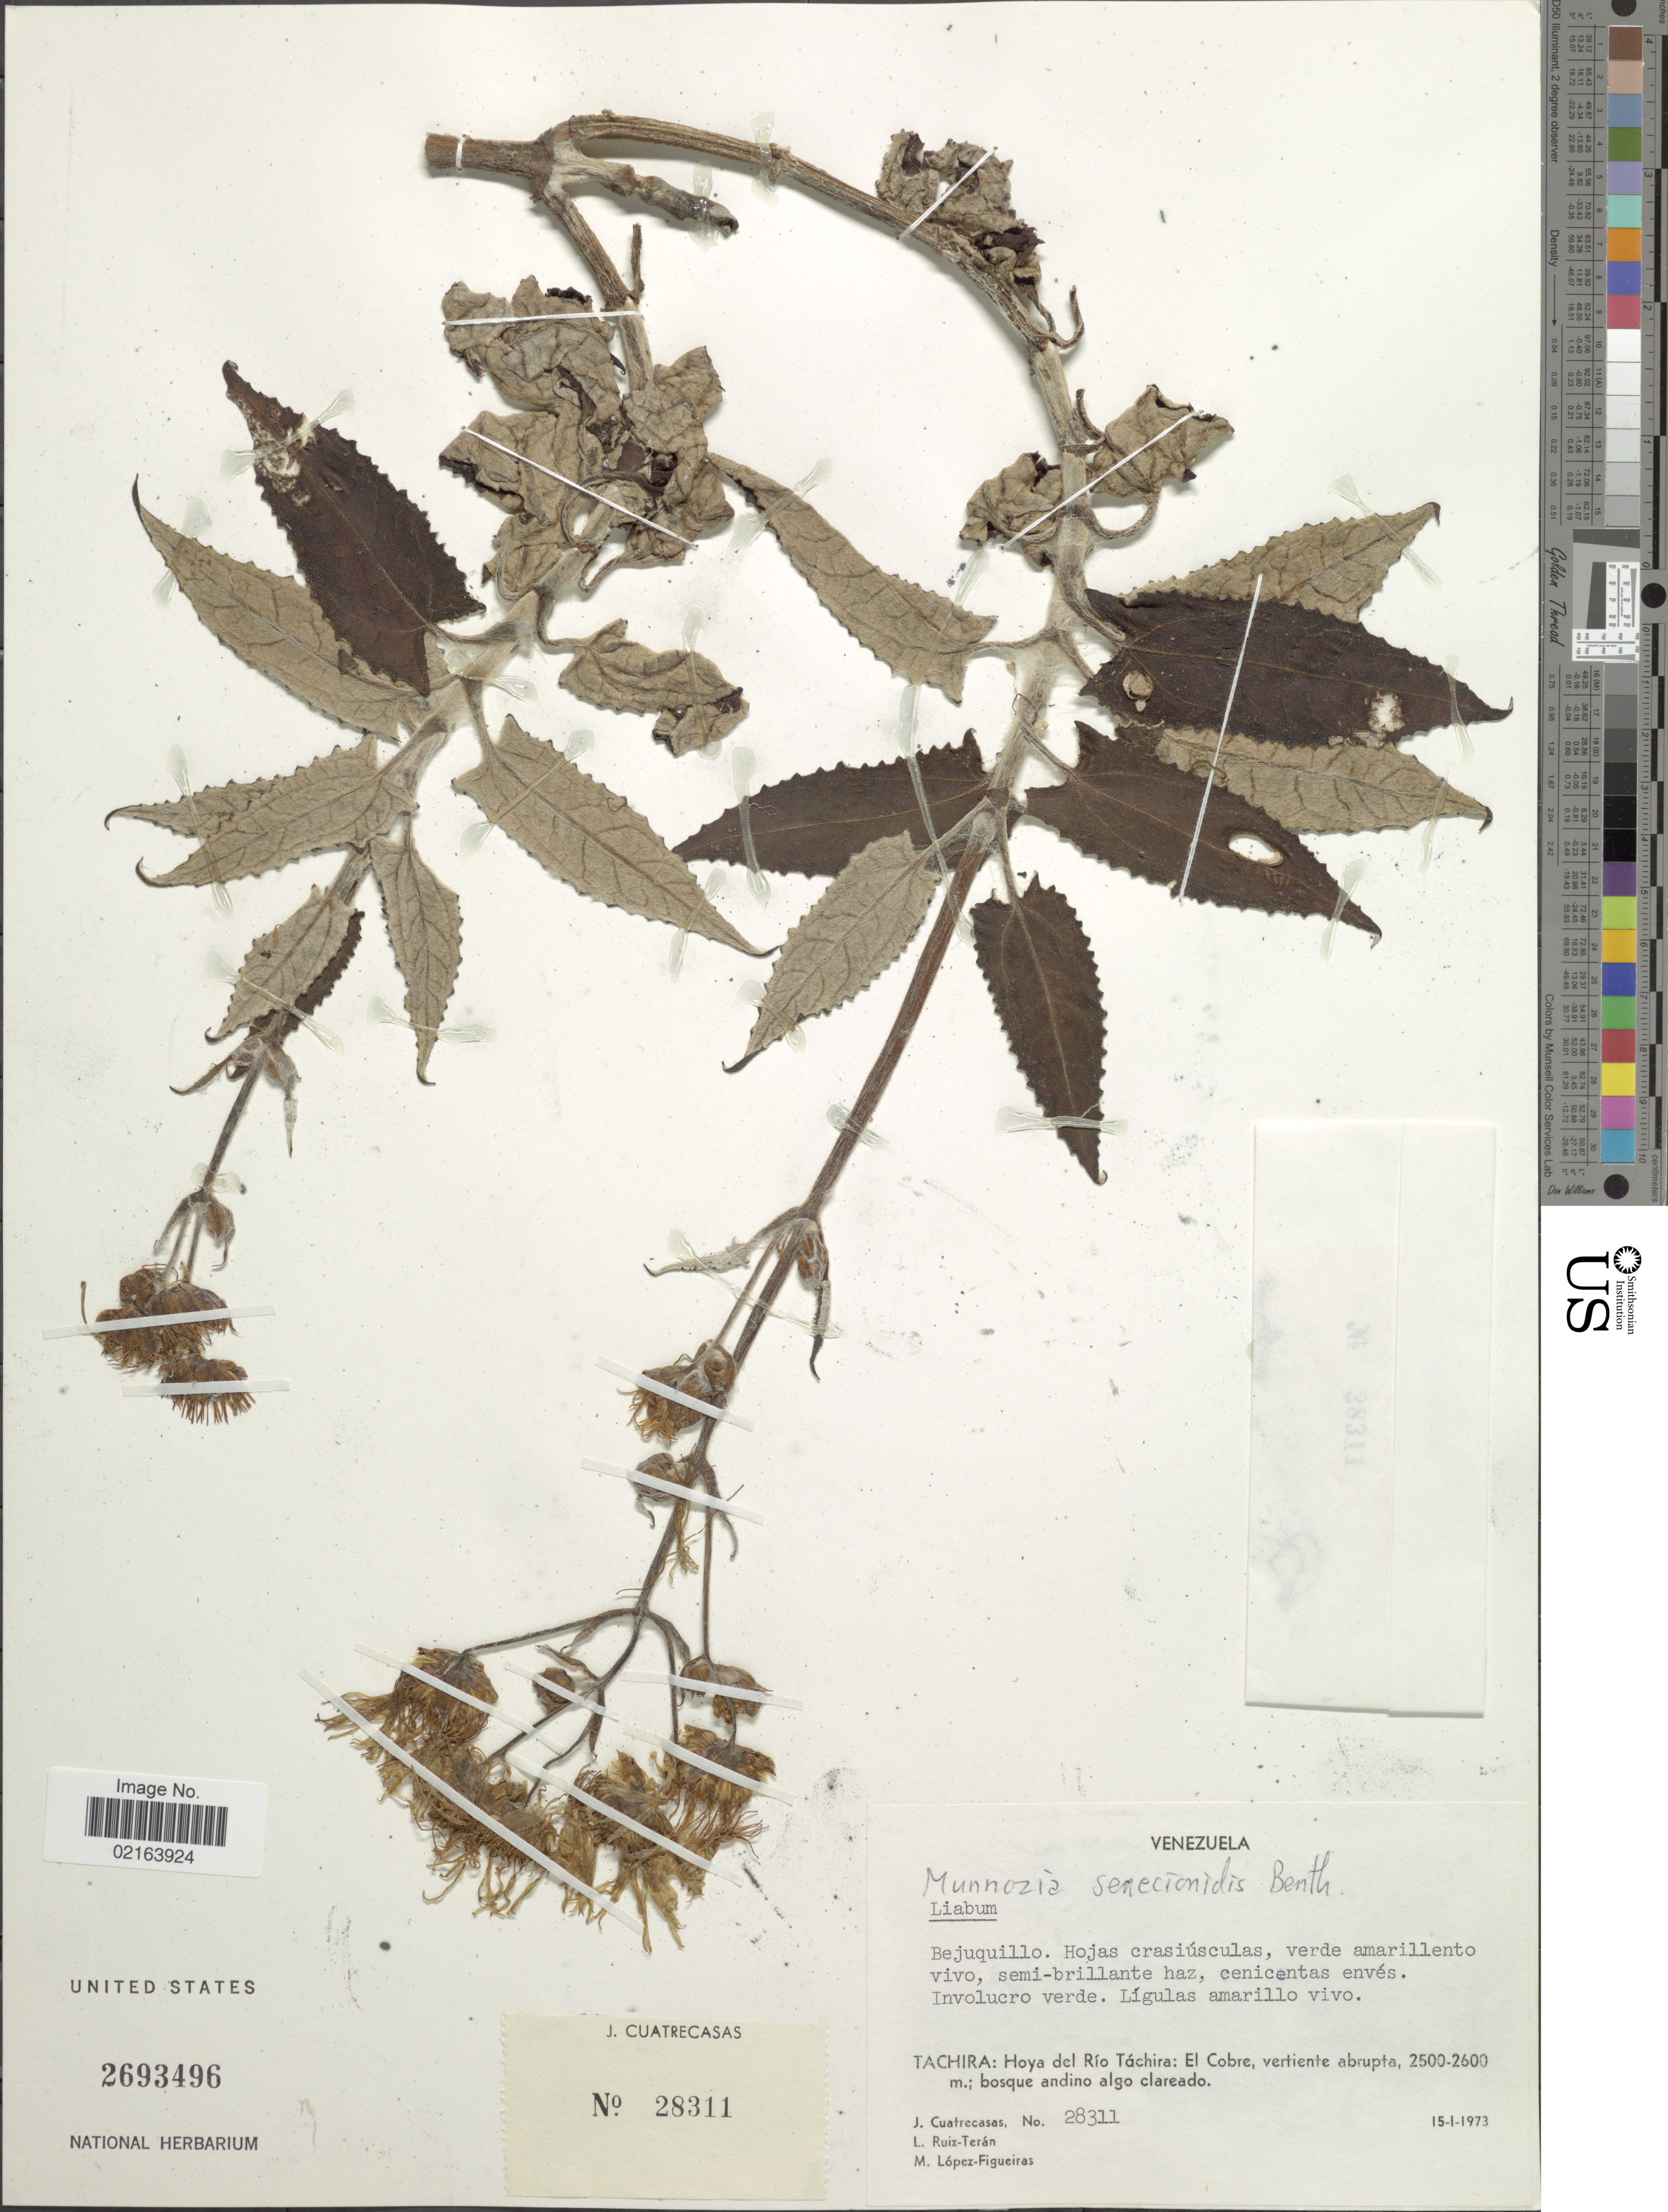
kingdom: Plantae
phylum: Tracheophyta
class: Magnoliopsida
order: Asterales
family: Asteraceae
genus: Munnozia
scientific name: Munnozia senecionidis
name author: Benth.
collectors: J. Cuatrecasas, L. E. Ruíz-Terán & M. Lopéz-F.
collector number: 28311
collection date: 1973-01-15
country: Venezuela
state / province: Tachira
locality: Tachira: Hoya del Rio Tachira: El Cobre, vertiente abrupta, bosque andino algo clareado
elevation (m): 2500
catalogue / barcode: US 2693496